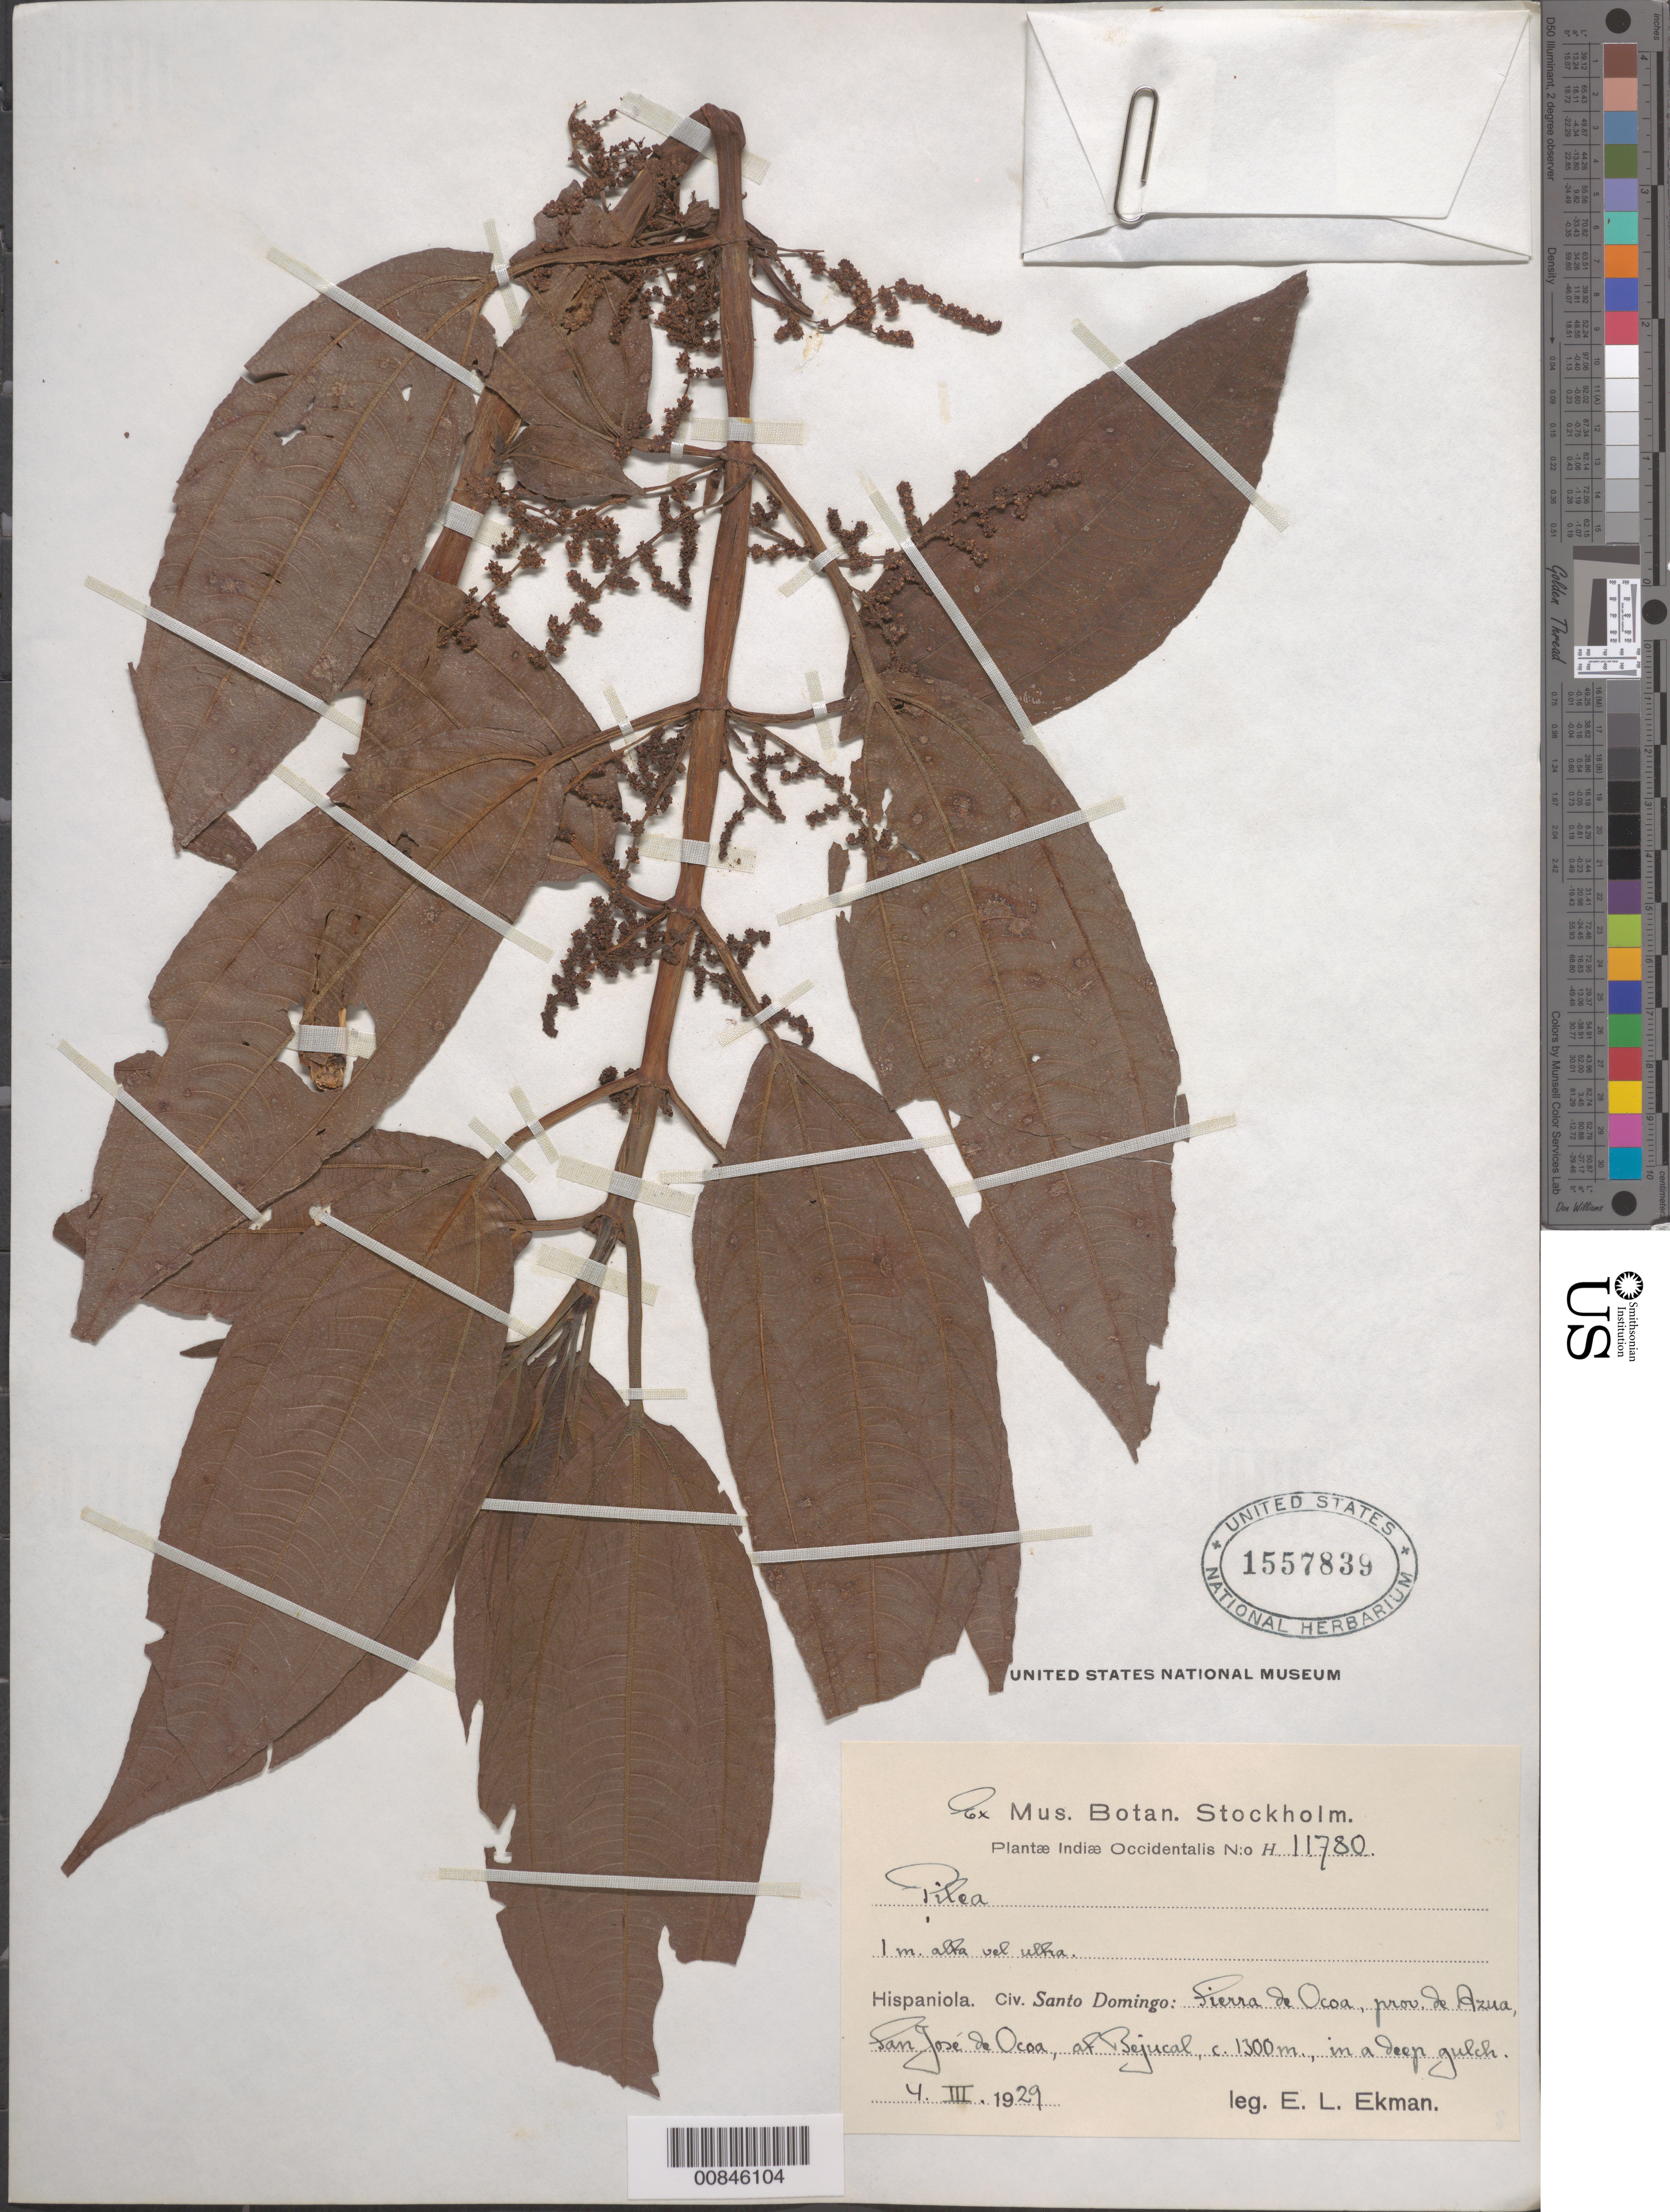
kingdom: Plantae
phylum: Tracheophyta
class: Magnoliopsida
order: Rosales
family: Urticaceae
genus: Pilea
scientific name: Pilea sp.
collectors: E. L. Ekman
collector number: H 11780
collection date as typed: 04 Mar 1929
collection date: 1929-03-04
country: Dominican Republic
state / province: Azua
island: Hispaniola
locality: Sierra de Ocoa, San José de Ocoa, at Bejucal.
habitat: In a deep gulch.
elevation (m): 1300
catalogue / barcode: US 1557839